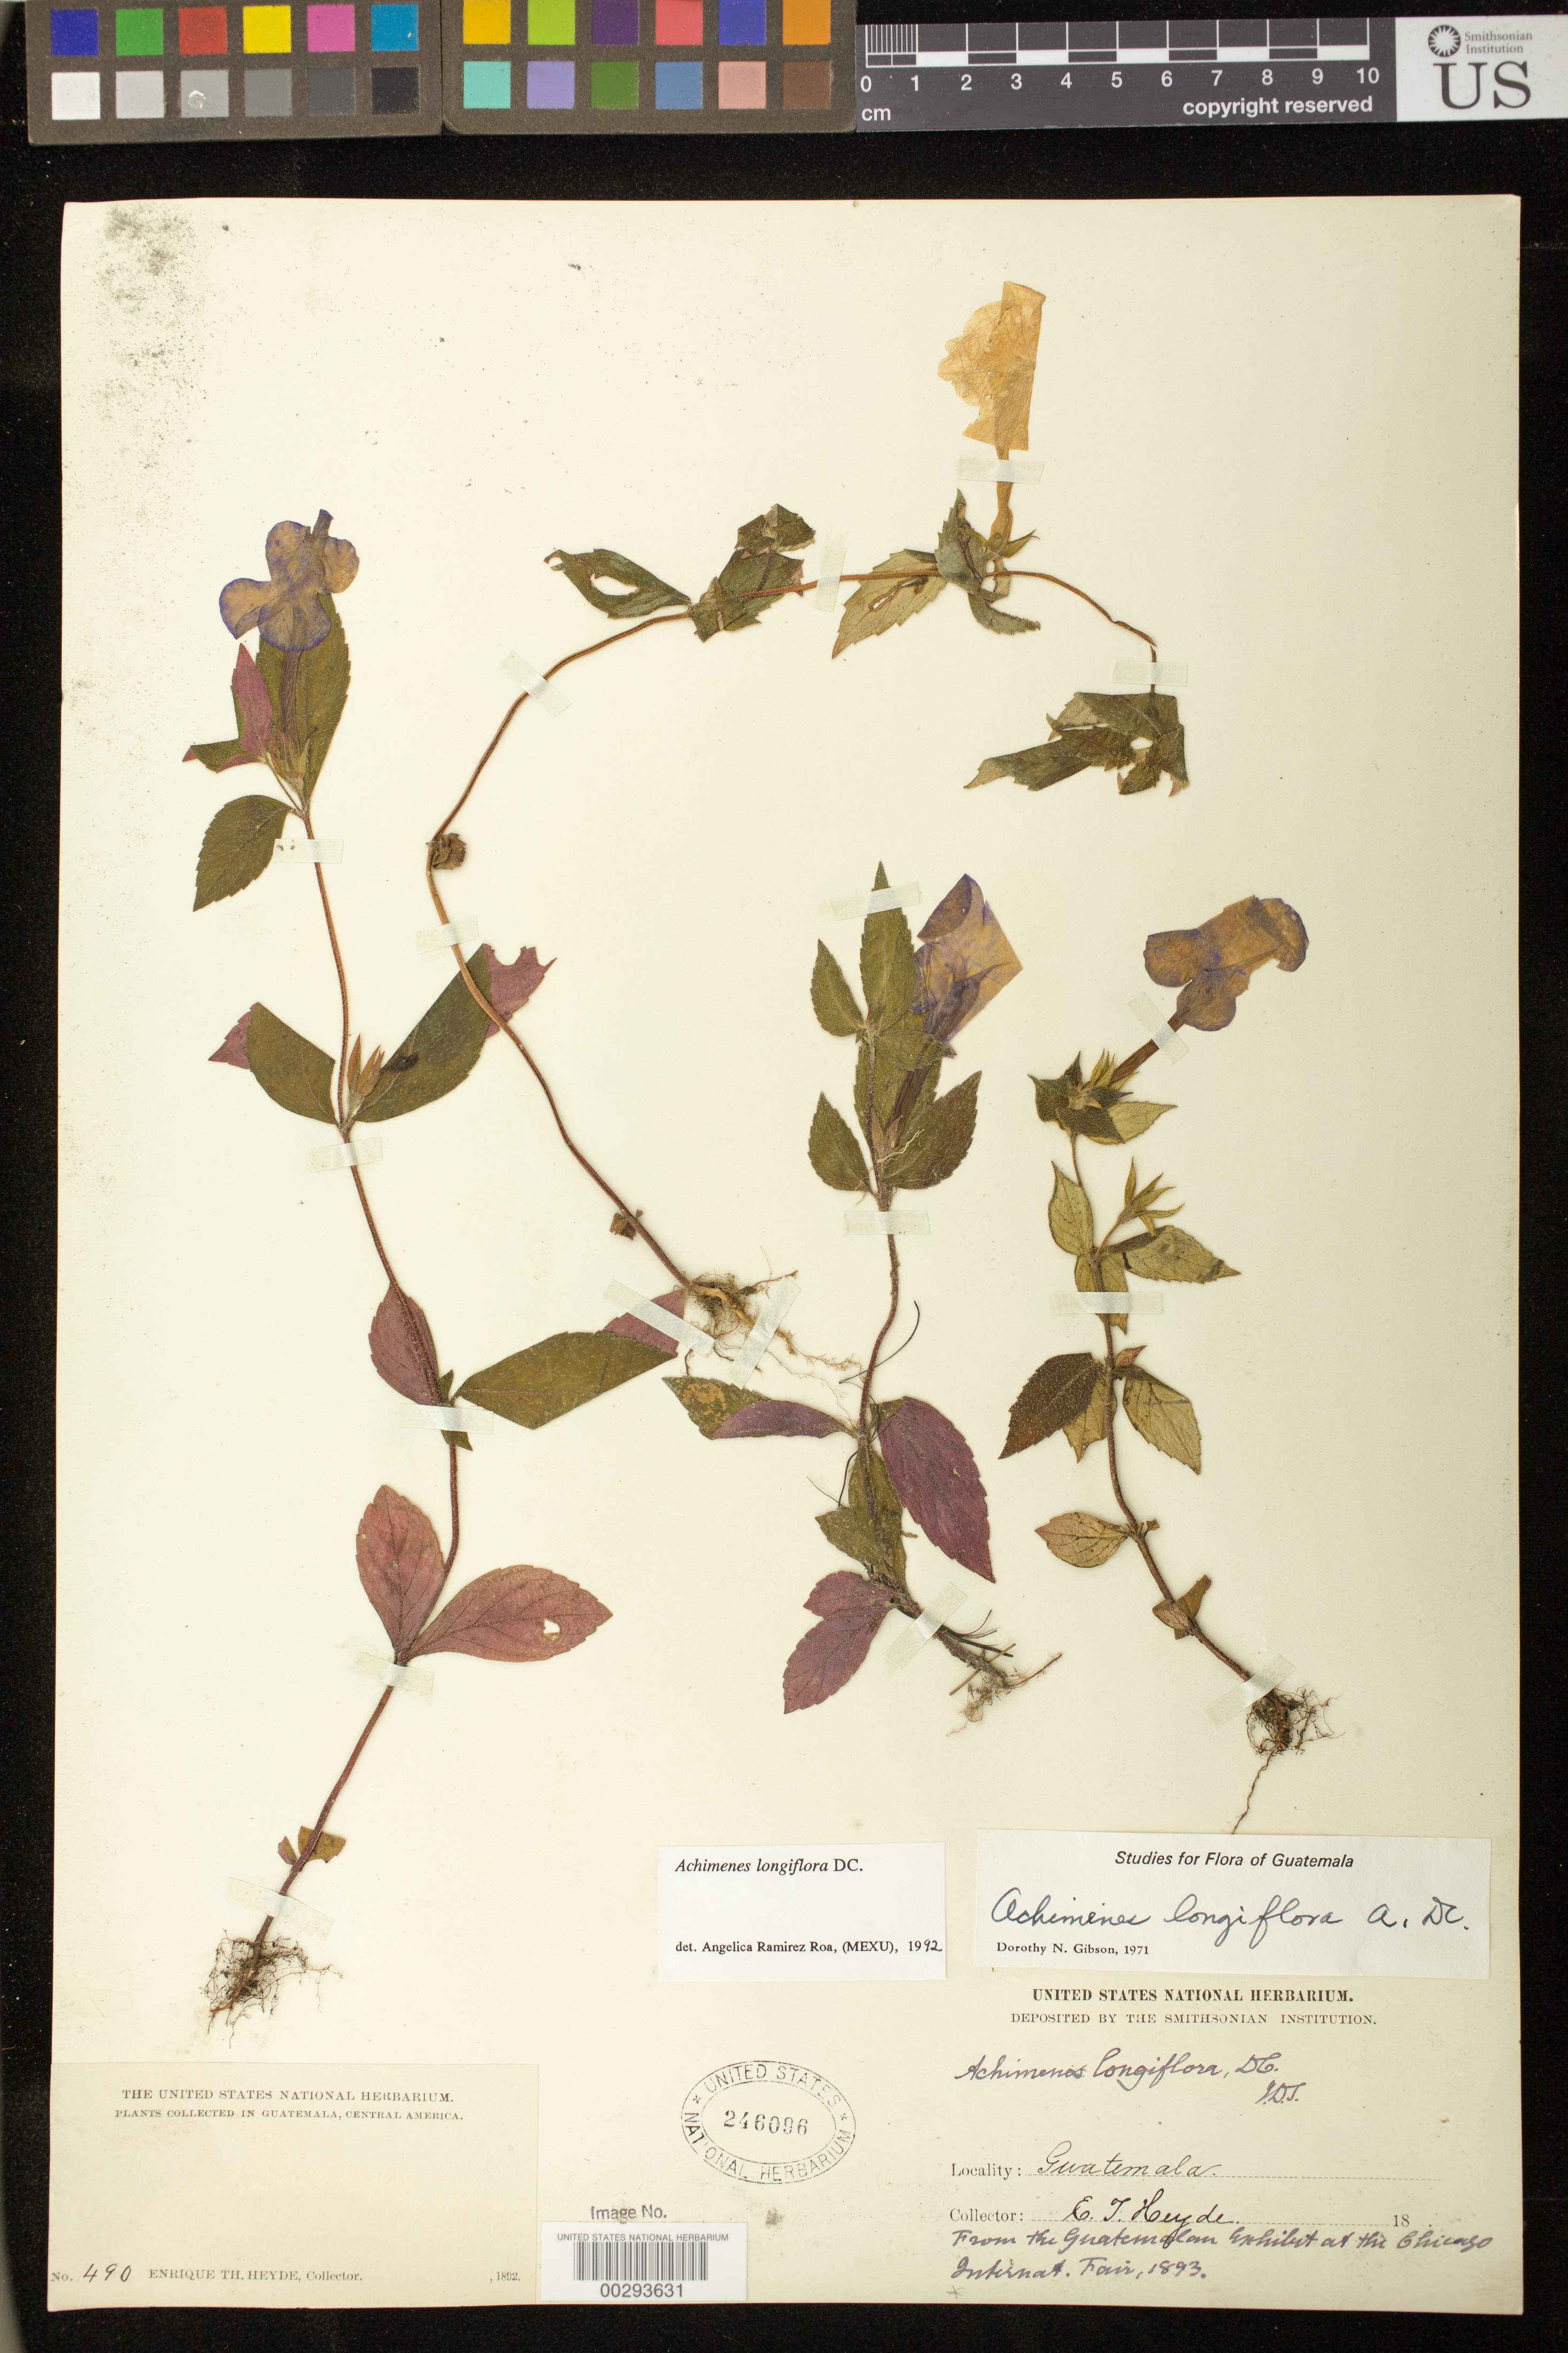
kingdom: Plantae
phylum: Tracheophyta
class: Magnoliopsida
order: Lamiales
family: Gesneriaceae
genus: Achimenes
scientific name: Achimenes longiflora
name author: DC.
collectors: E. T. Heyde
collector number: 490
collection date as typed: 1892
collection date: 1892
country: Guatemala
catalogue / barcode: US 246096